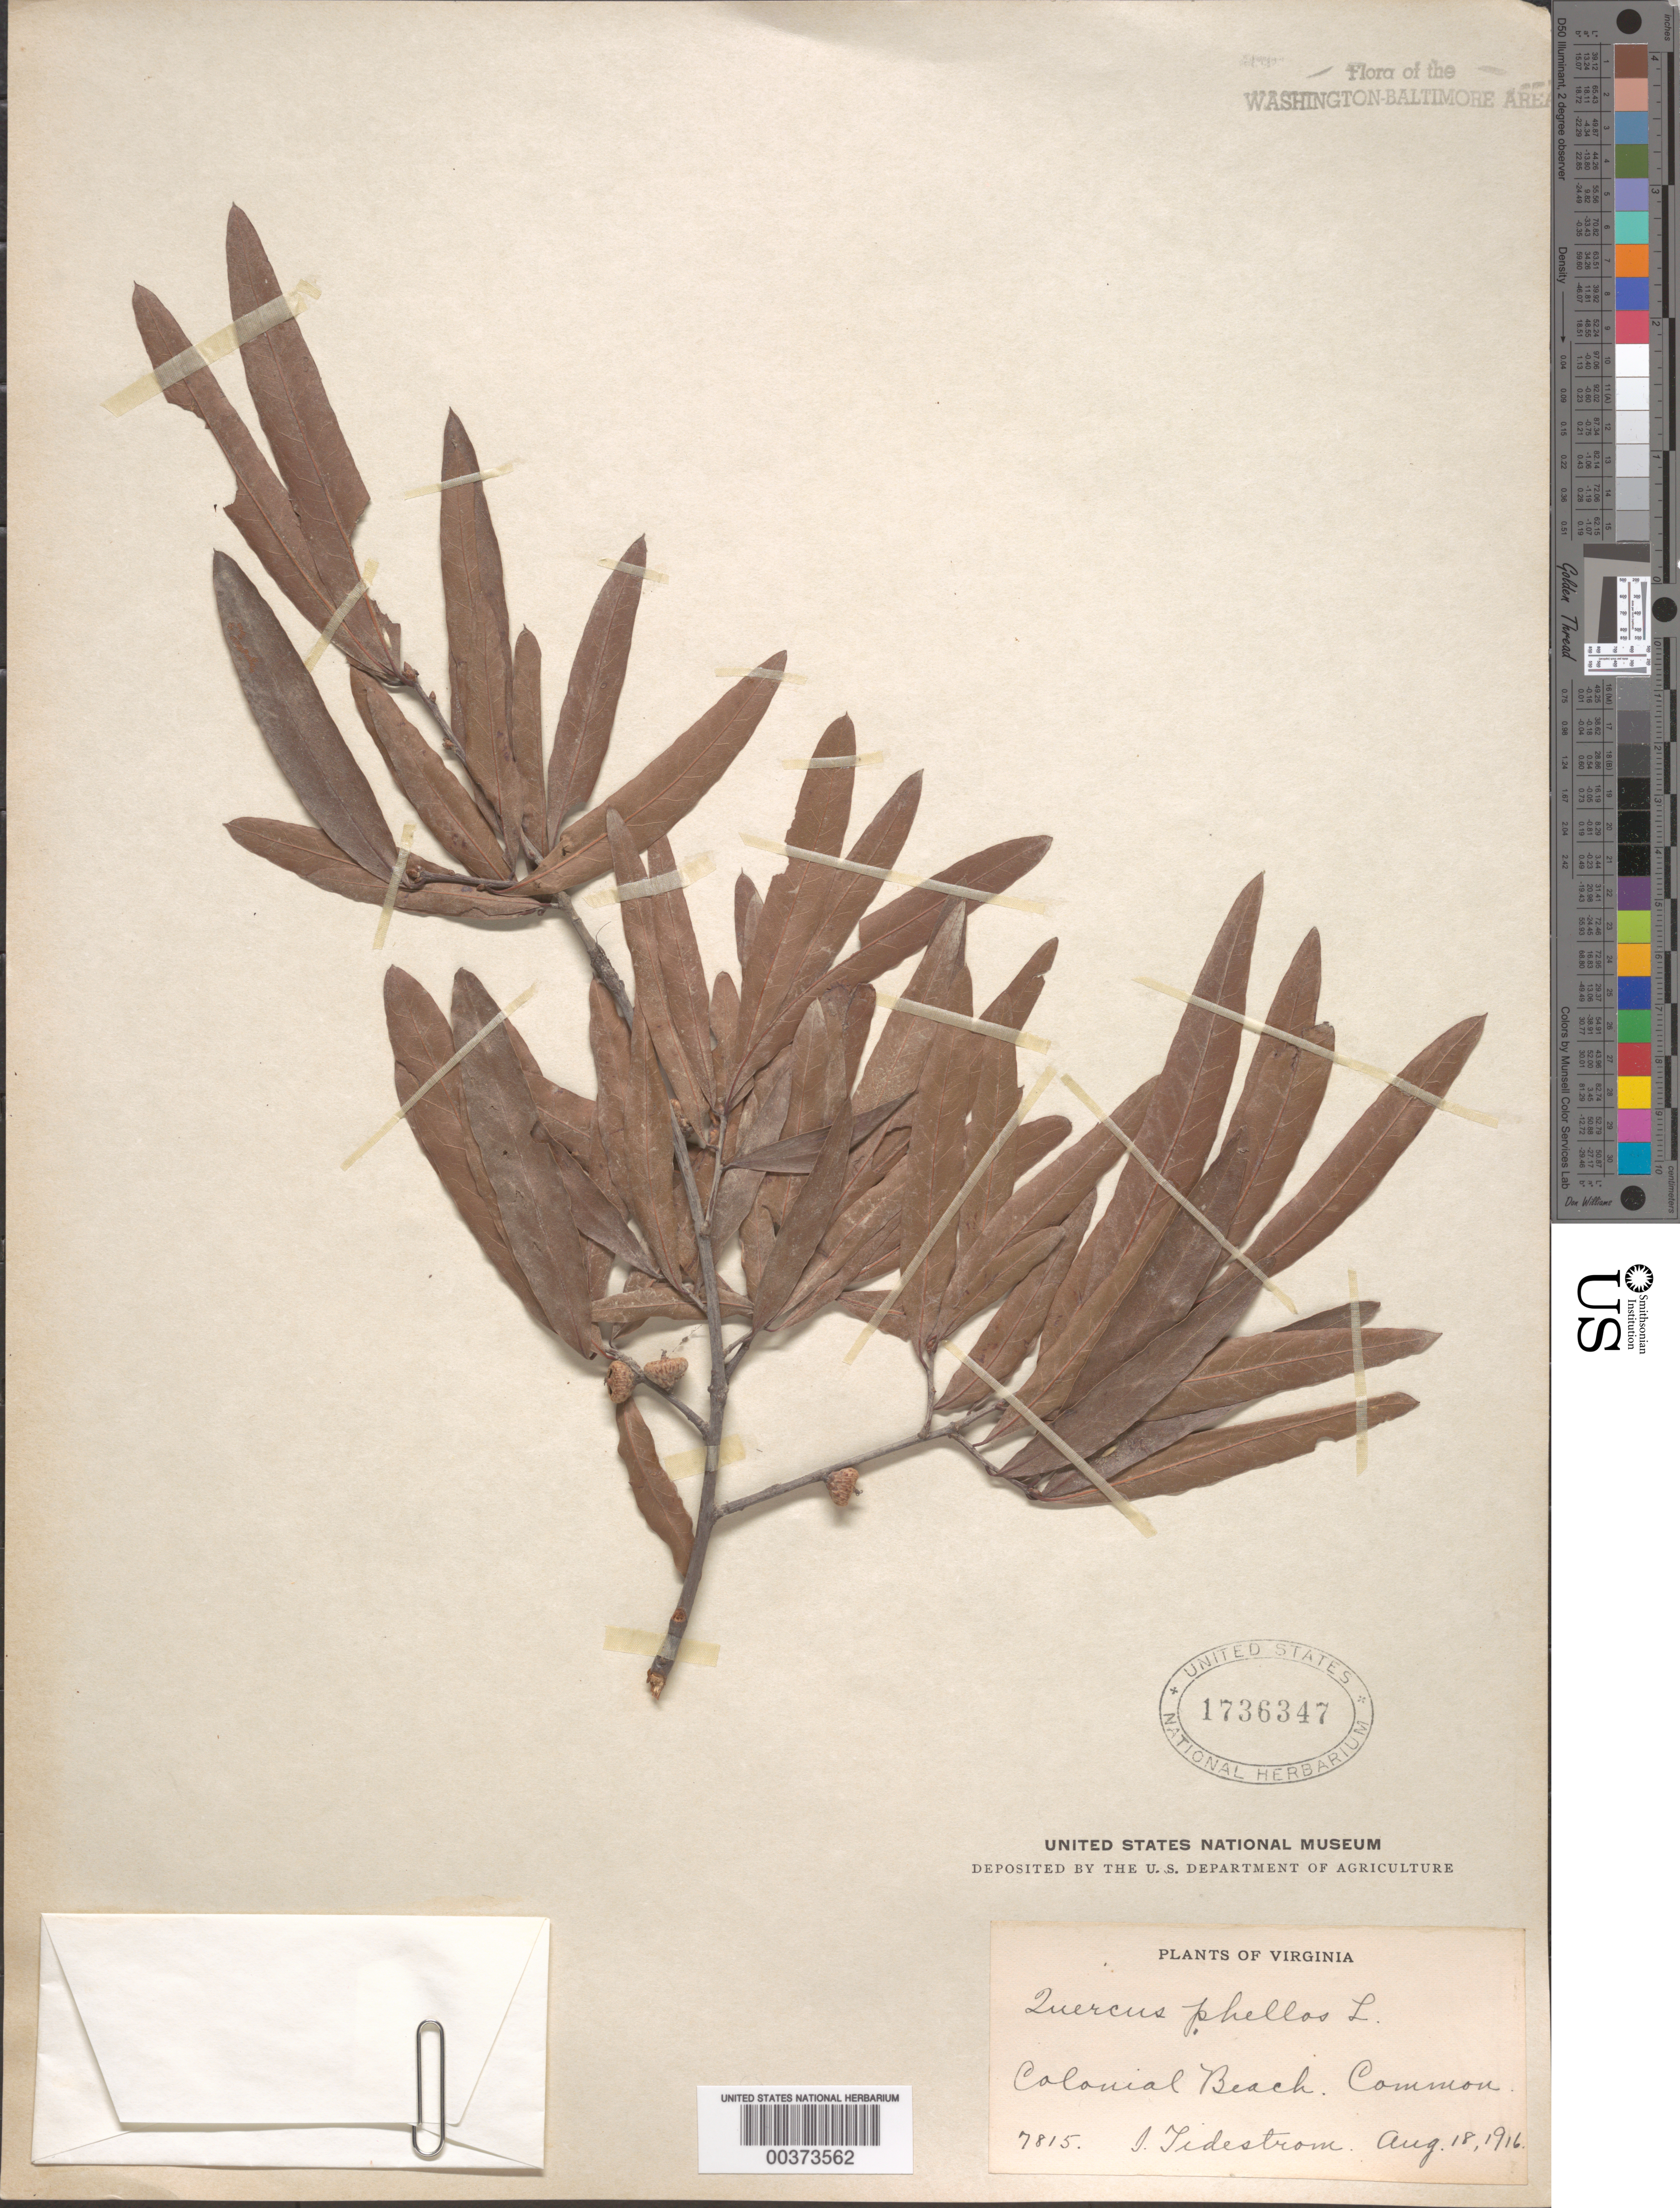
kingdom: Plantae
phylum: Tracheophyta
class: Magnoliopsida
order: Fagales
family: Fagaceae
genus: Quercus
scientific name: Quercus phellos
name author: L.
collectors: I. F. Tidestrom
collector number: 7815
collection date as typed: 18 Aug 1916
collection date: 1916-08-18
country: United States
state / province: Virginia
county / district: King George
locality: Colonial Beach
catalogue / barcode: US 1736347